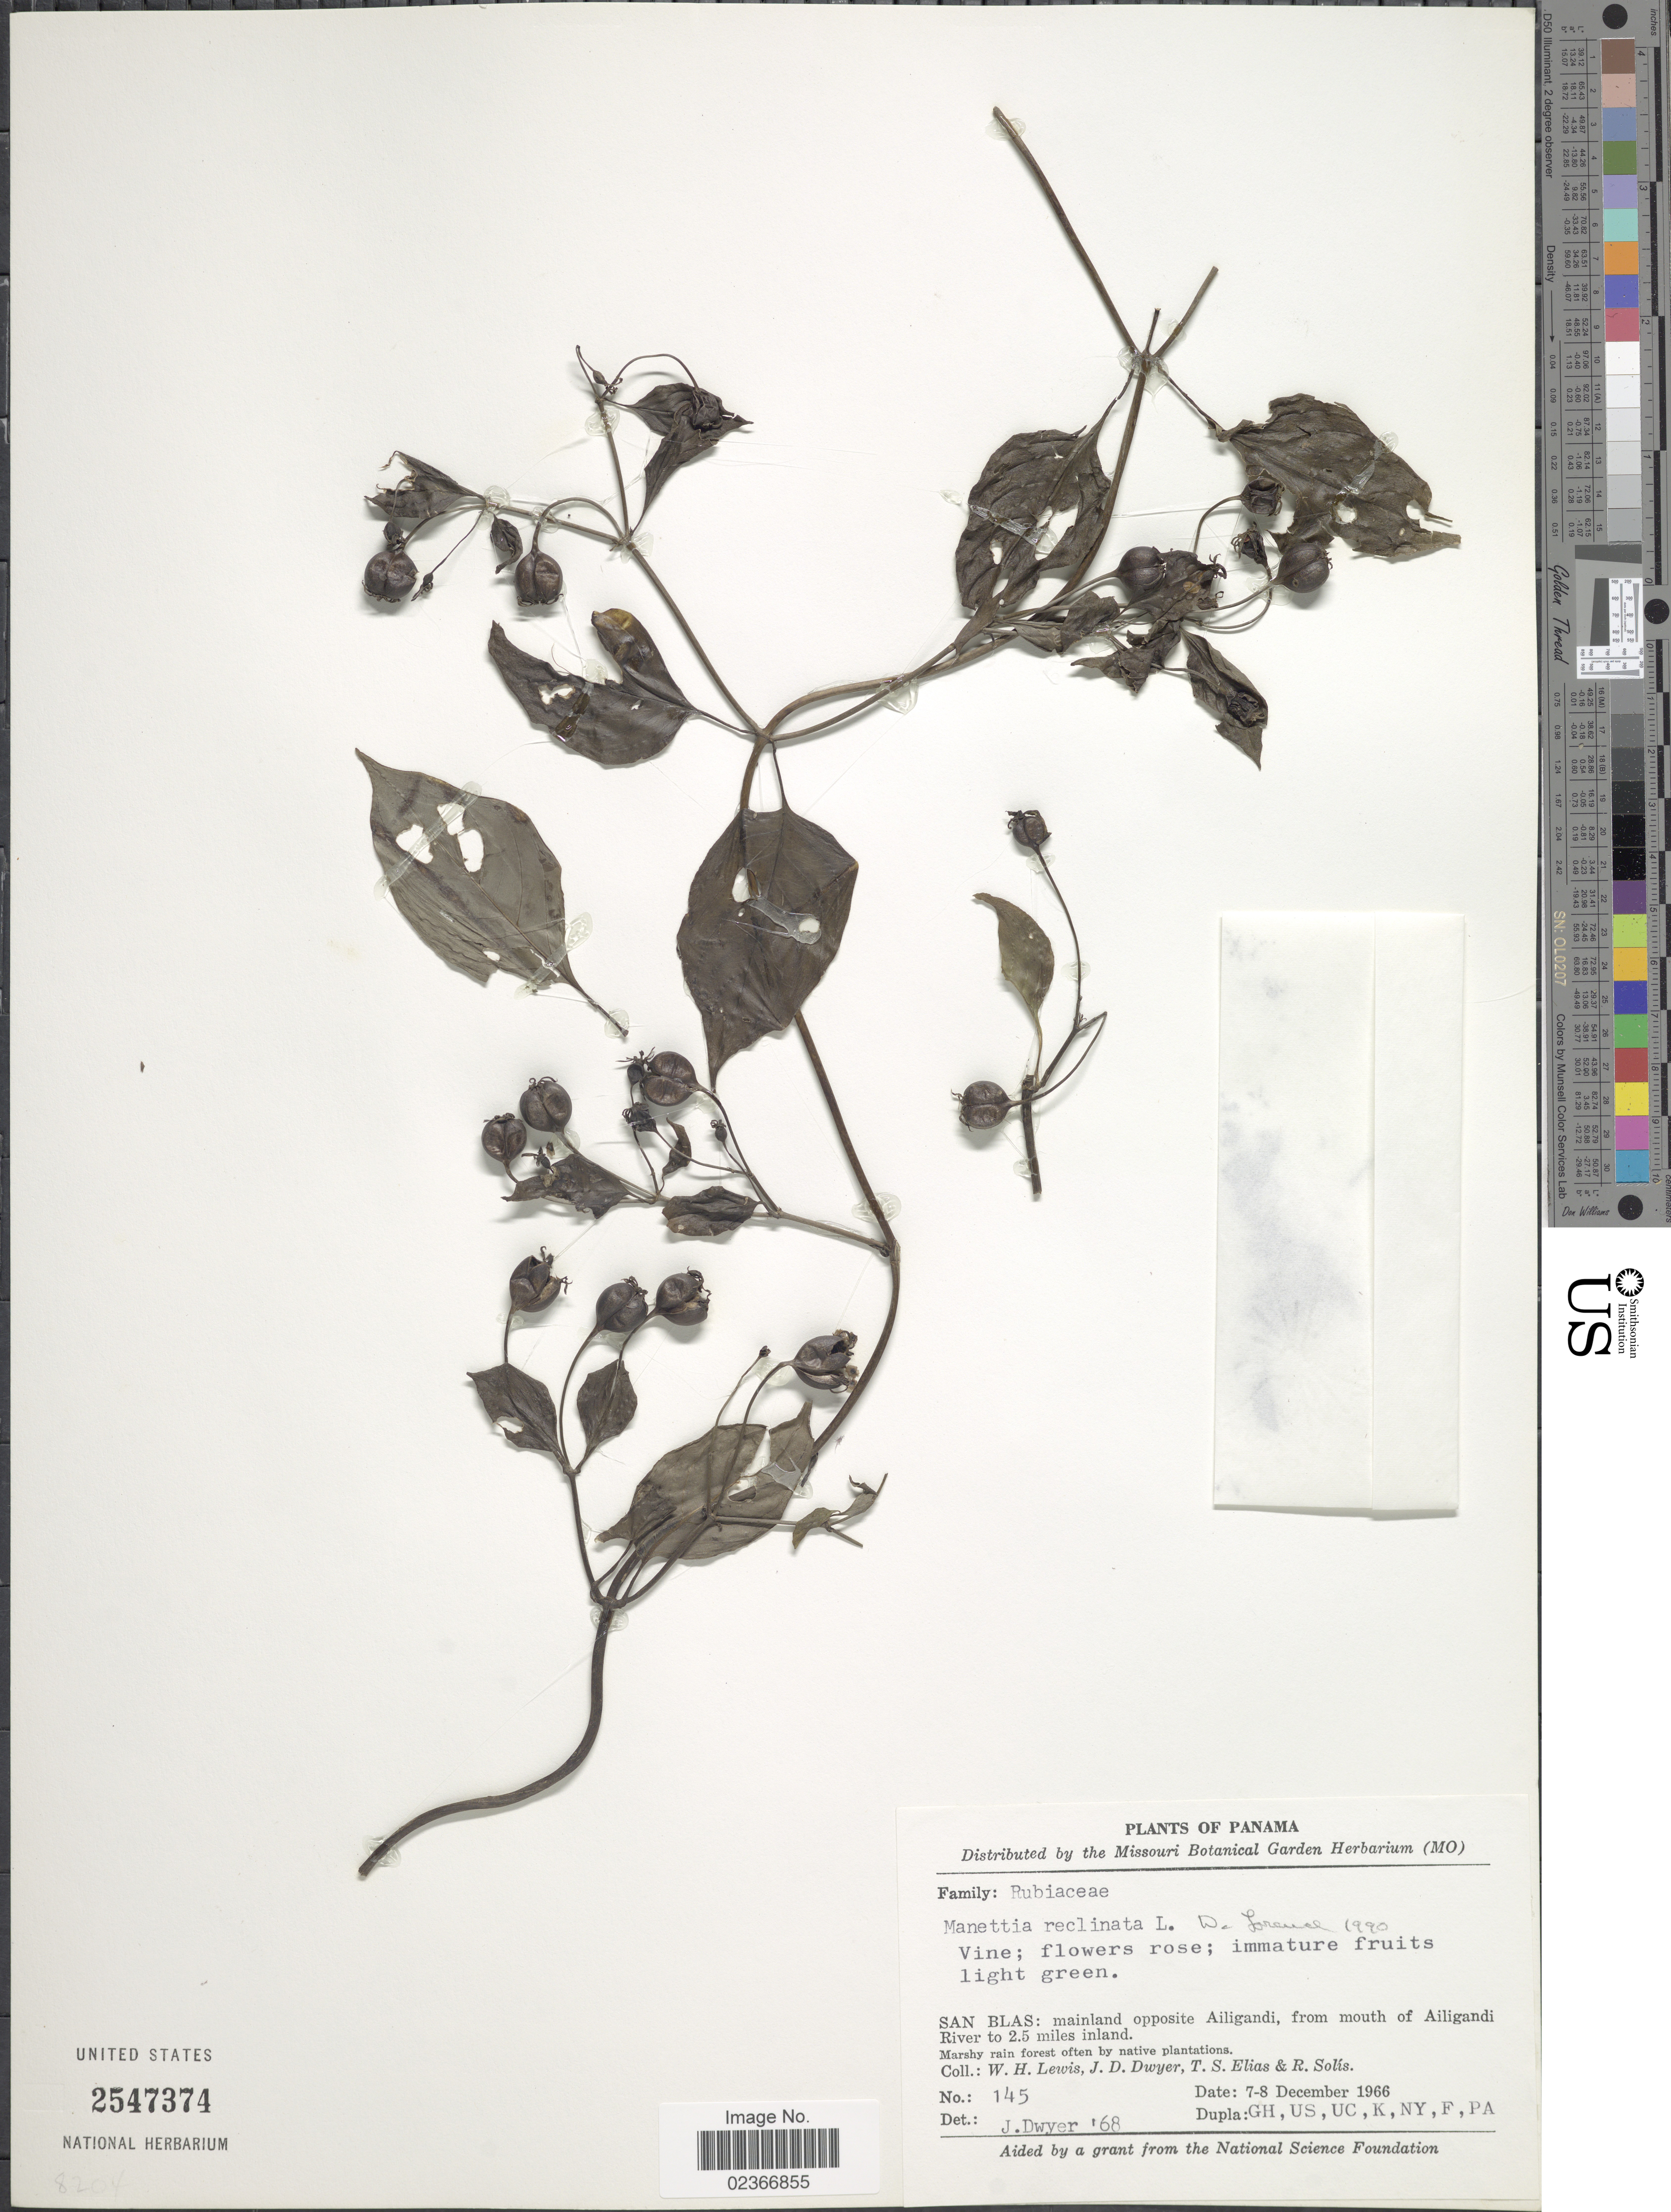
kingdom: Plantae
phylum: Tracheophyta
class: Magnoliopsida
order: Gentianales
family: Rubiaceae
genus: Manettia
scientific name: Manettia reclinata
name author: L.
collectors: W. H. Lewis, J. D. Dwyer, T. S. Elias & R. Solis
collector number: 145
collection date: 1966-12-07/1966-12-08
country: Panama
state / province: Kuna Yala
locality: San Blas: mainland opposite Ailigandi, from mouth of Ailigandi River to 2.5 miles inland.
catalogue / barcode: US 2547374